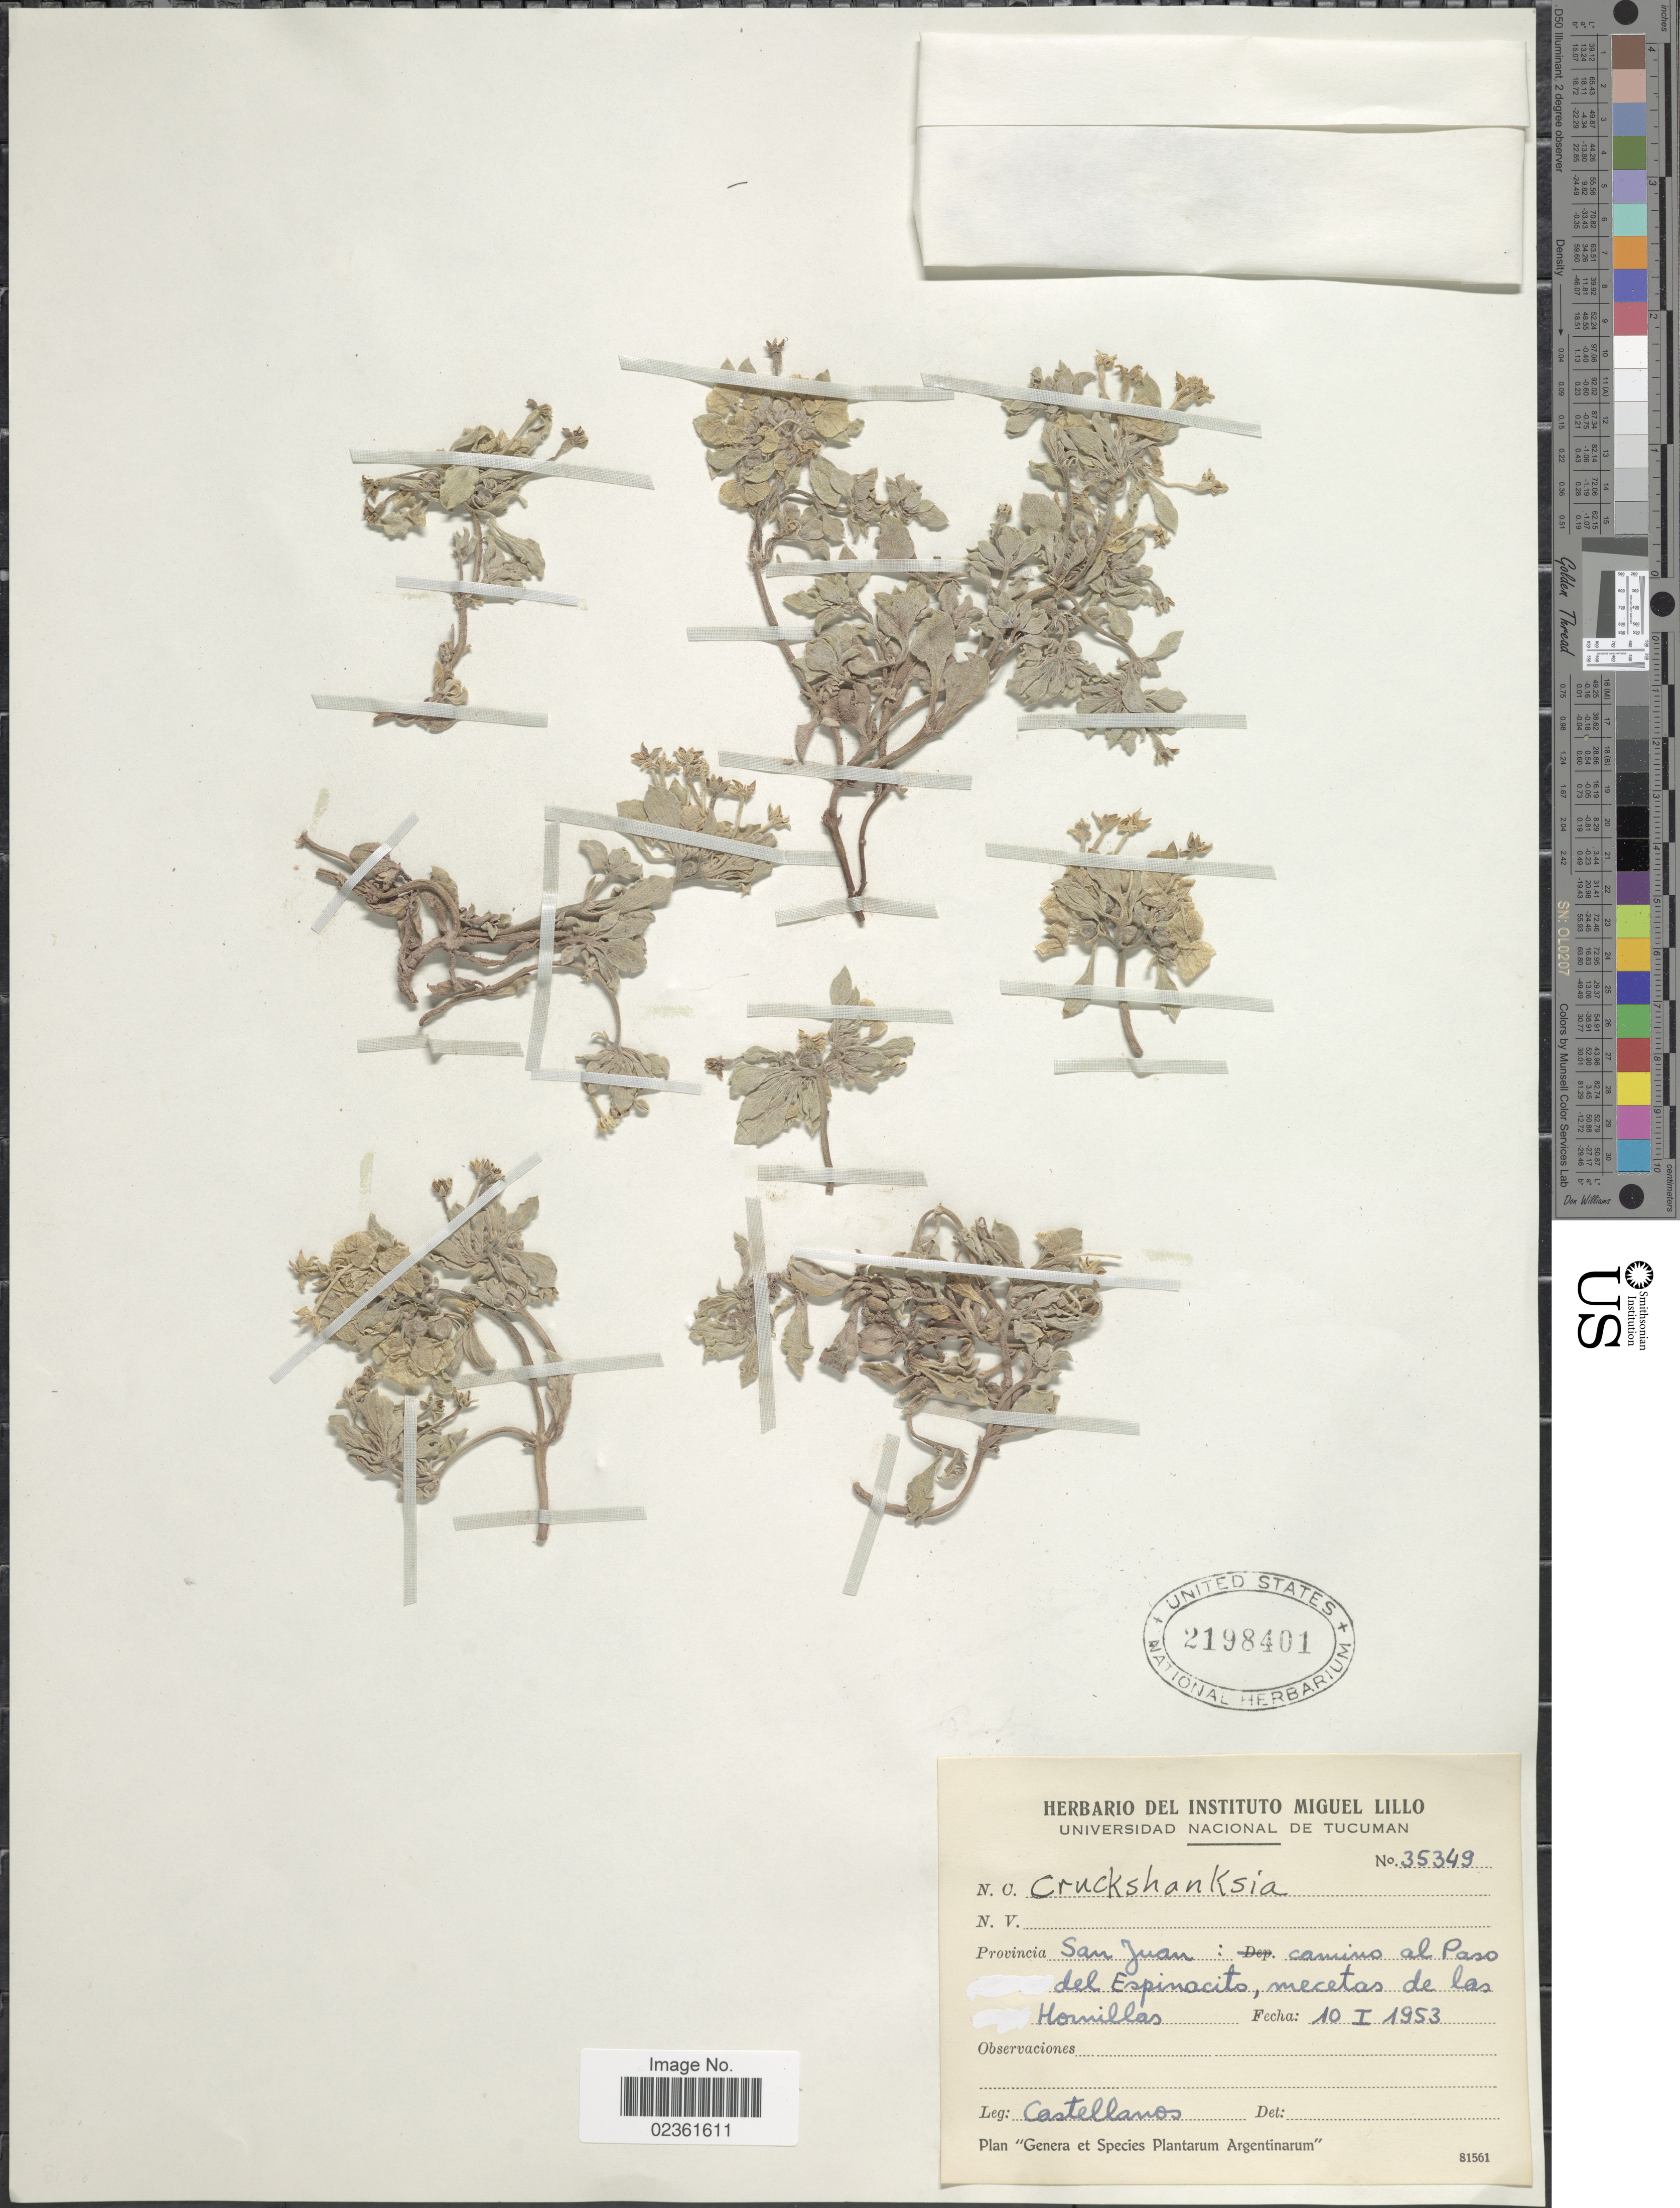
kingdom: Plantae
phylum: Tracheophyta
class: Magnoliopsida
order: Gentianales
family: Rubiaceae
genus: Cruckshanksia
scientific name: Cruckshanksia sp.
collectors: -- Castellanos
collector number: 35349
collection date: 1953-01-10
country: Argentina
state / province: San Juan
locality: Camino al Paso del Espinacito, mecetas de las Hornillas.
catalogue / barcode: US 2198401